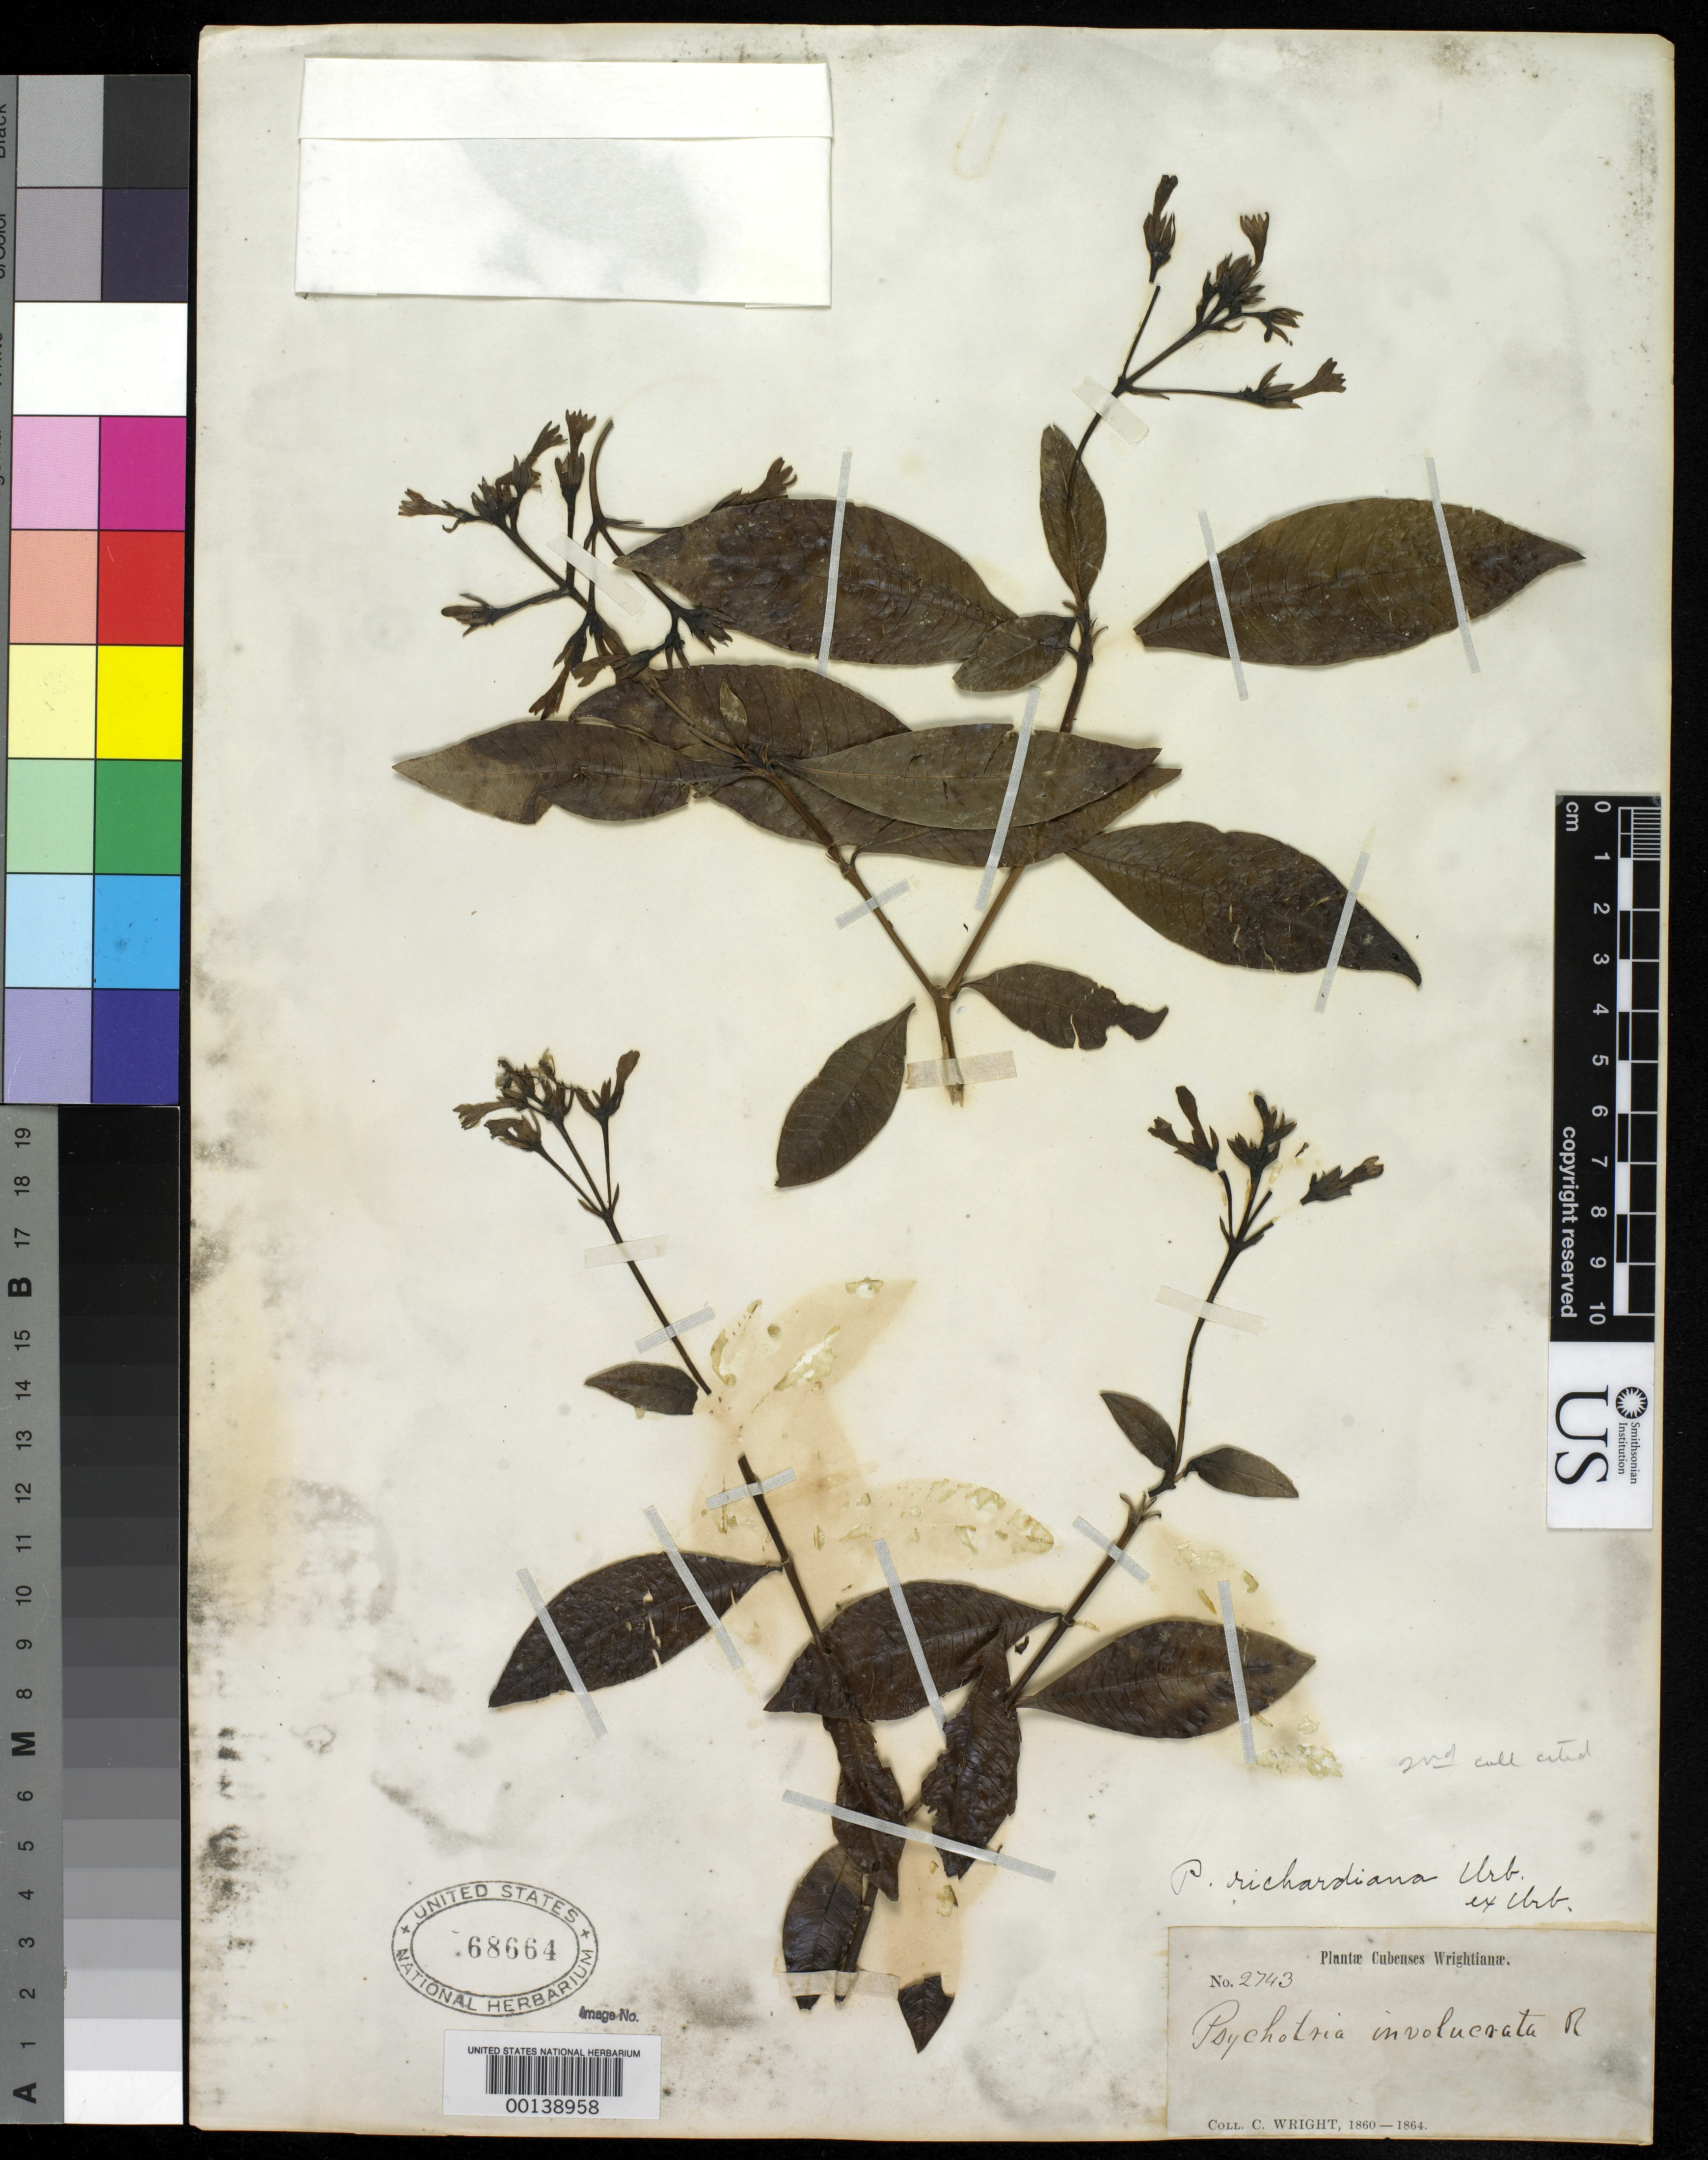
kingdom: Plantae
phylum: Tracheophyta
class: Magnoliopsida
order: Gentianales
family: Rubiaceae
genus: Psychotria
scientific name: Psychotria richardiana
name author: Urb.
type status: Syntype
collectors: C. Wright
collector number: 2743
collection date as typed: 1860 to -- --- 1864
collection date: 1860/1864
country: Cuba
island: Greater Antilles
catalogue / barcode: US 68664